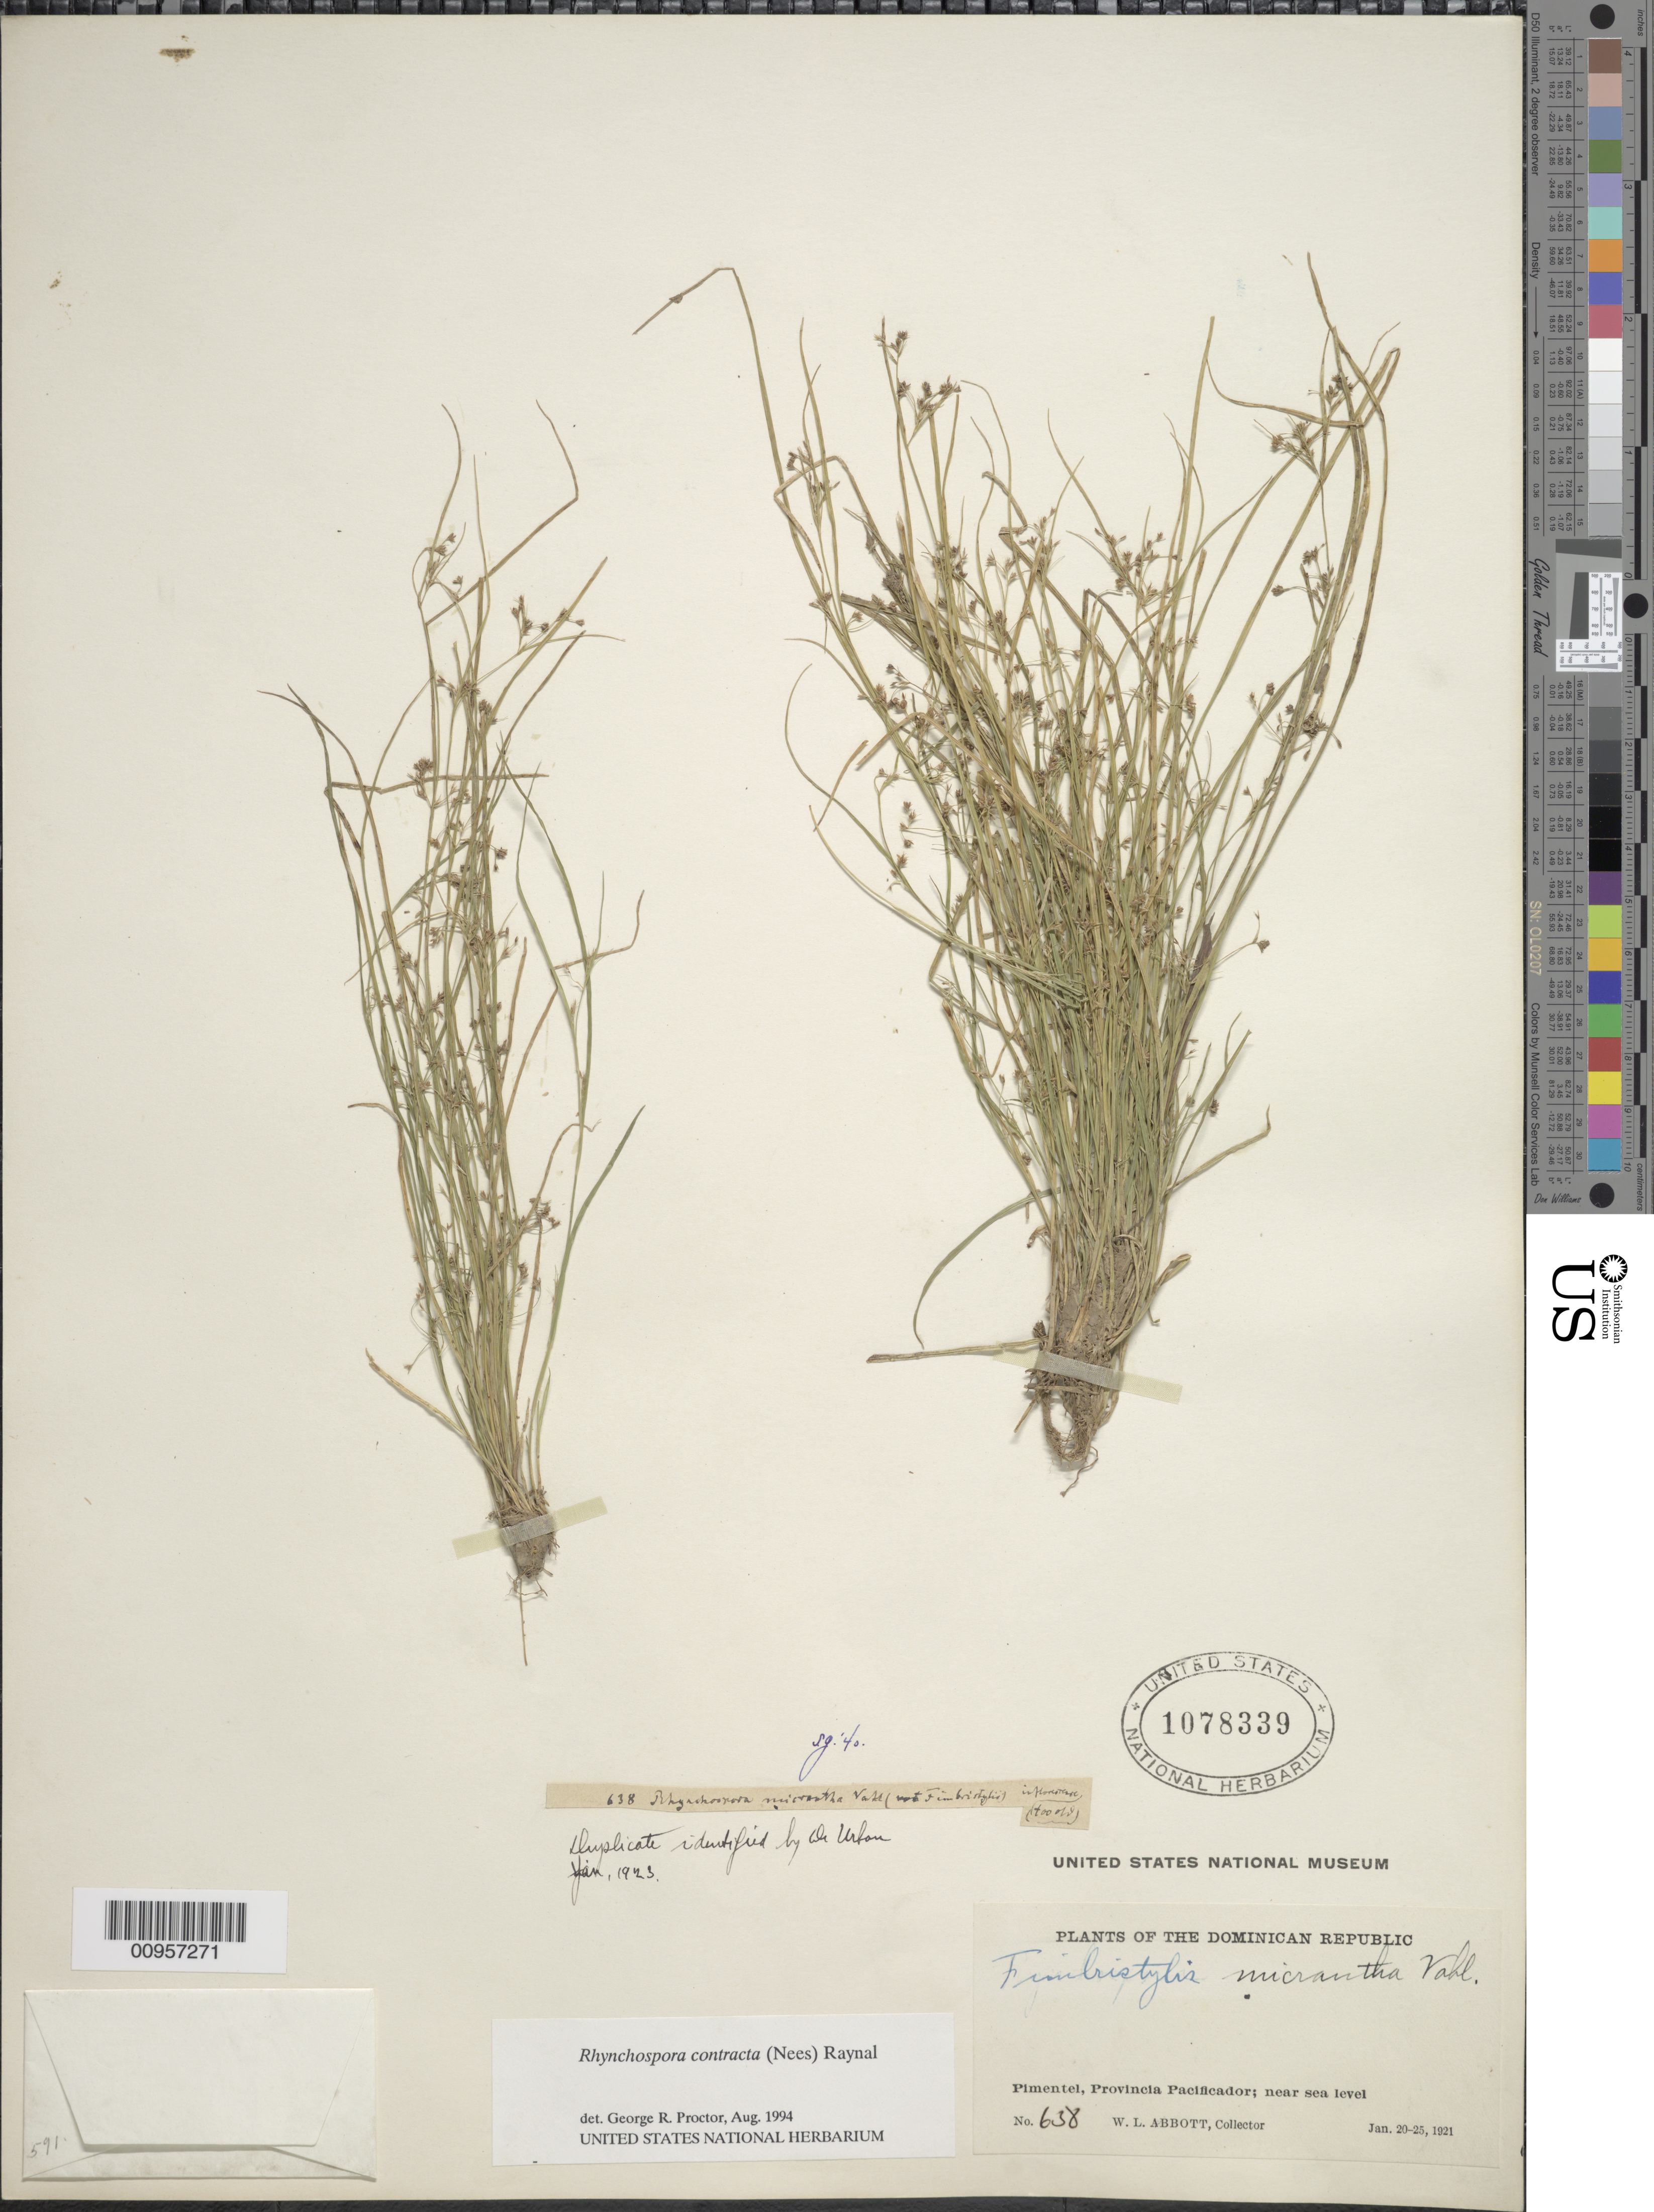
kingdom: Plantae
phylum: Tracheophyta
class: Liliopsida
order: Poales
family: Cyperaceae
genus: Rhynchospora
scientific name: Rhynchospora contracta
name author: (Nees) J. Raynal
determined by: Proctor, G. R.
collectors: W. L. Abbott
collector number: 638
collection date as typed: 20 Jan 1921 to 25 Jan 1921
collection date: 1921-01-20/1921-01-25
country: Dominican Republic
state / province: Duarte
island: Hispaniola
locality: Pimentel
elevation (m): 0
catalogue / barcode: US 1078339